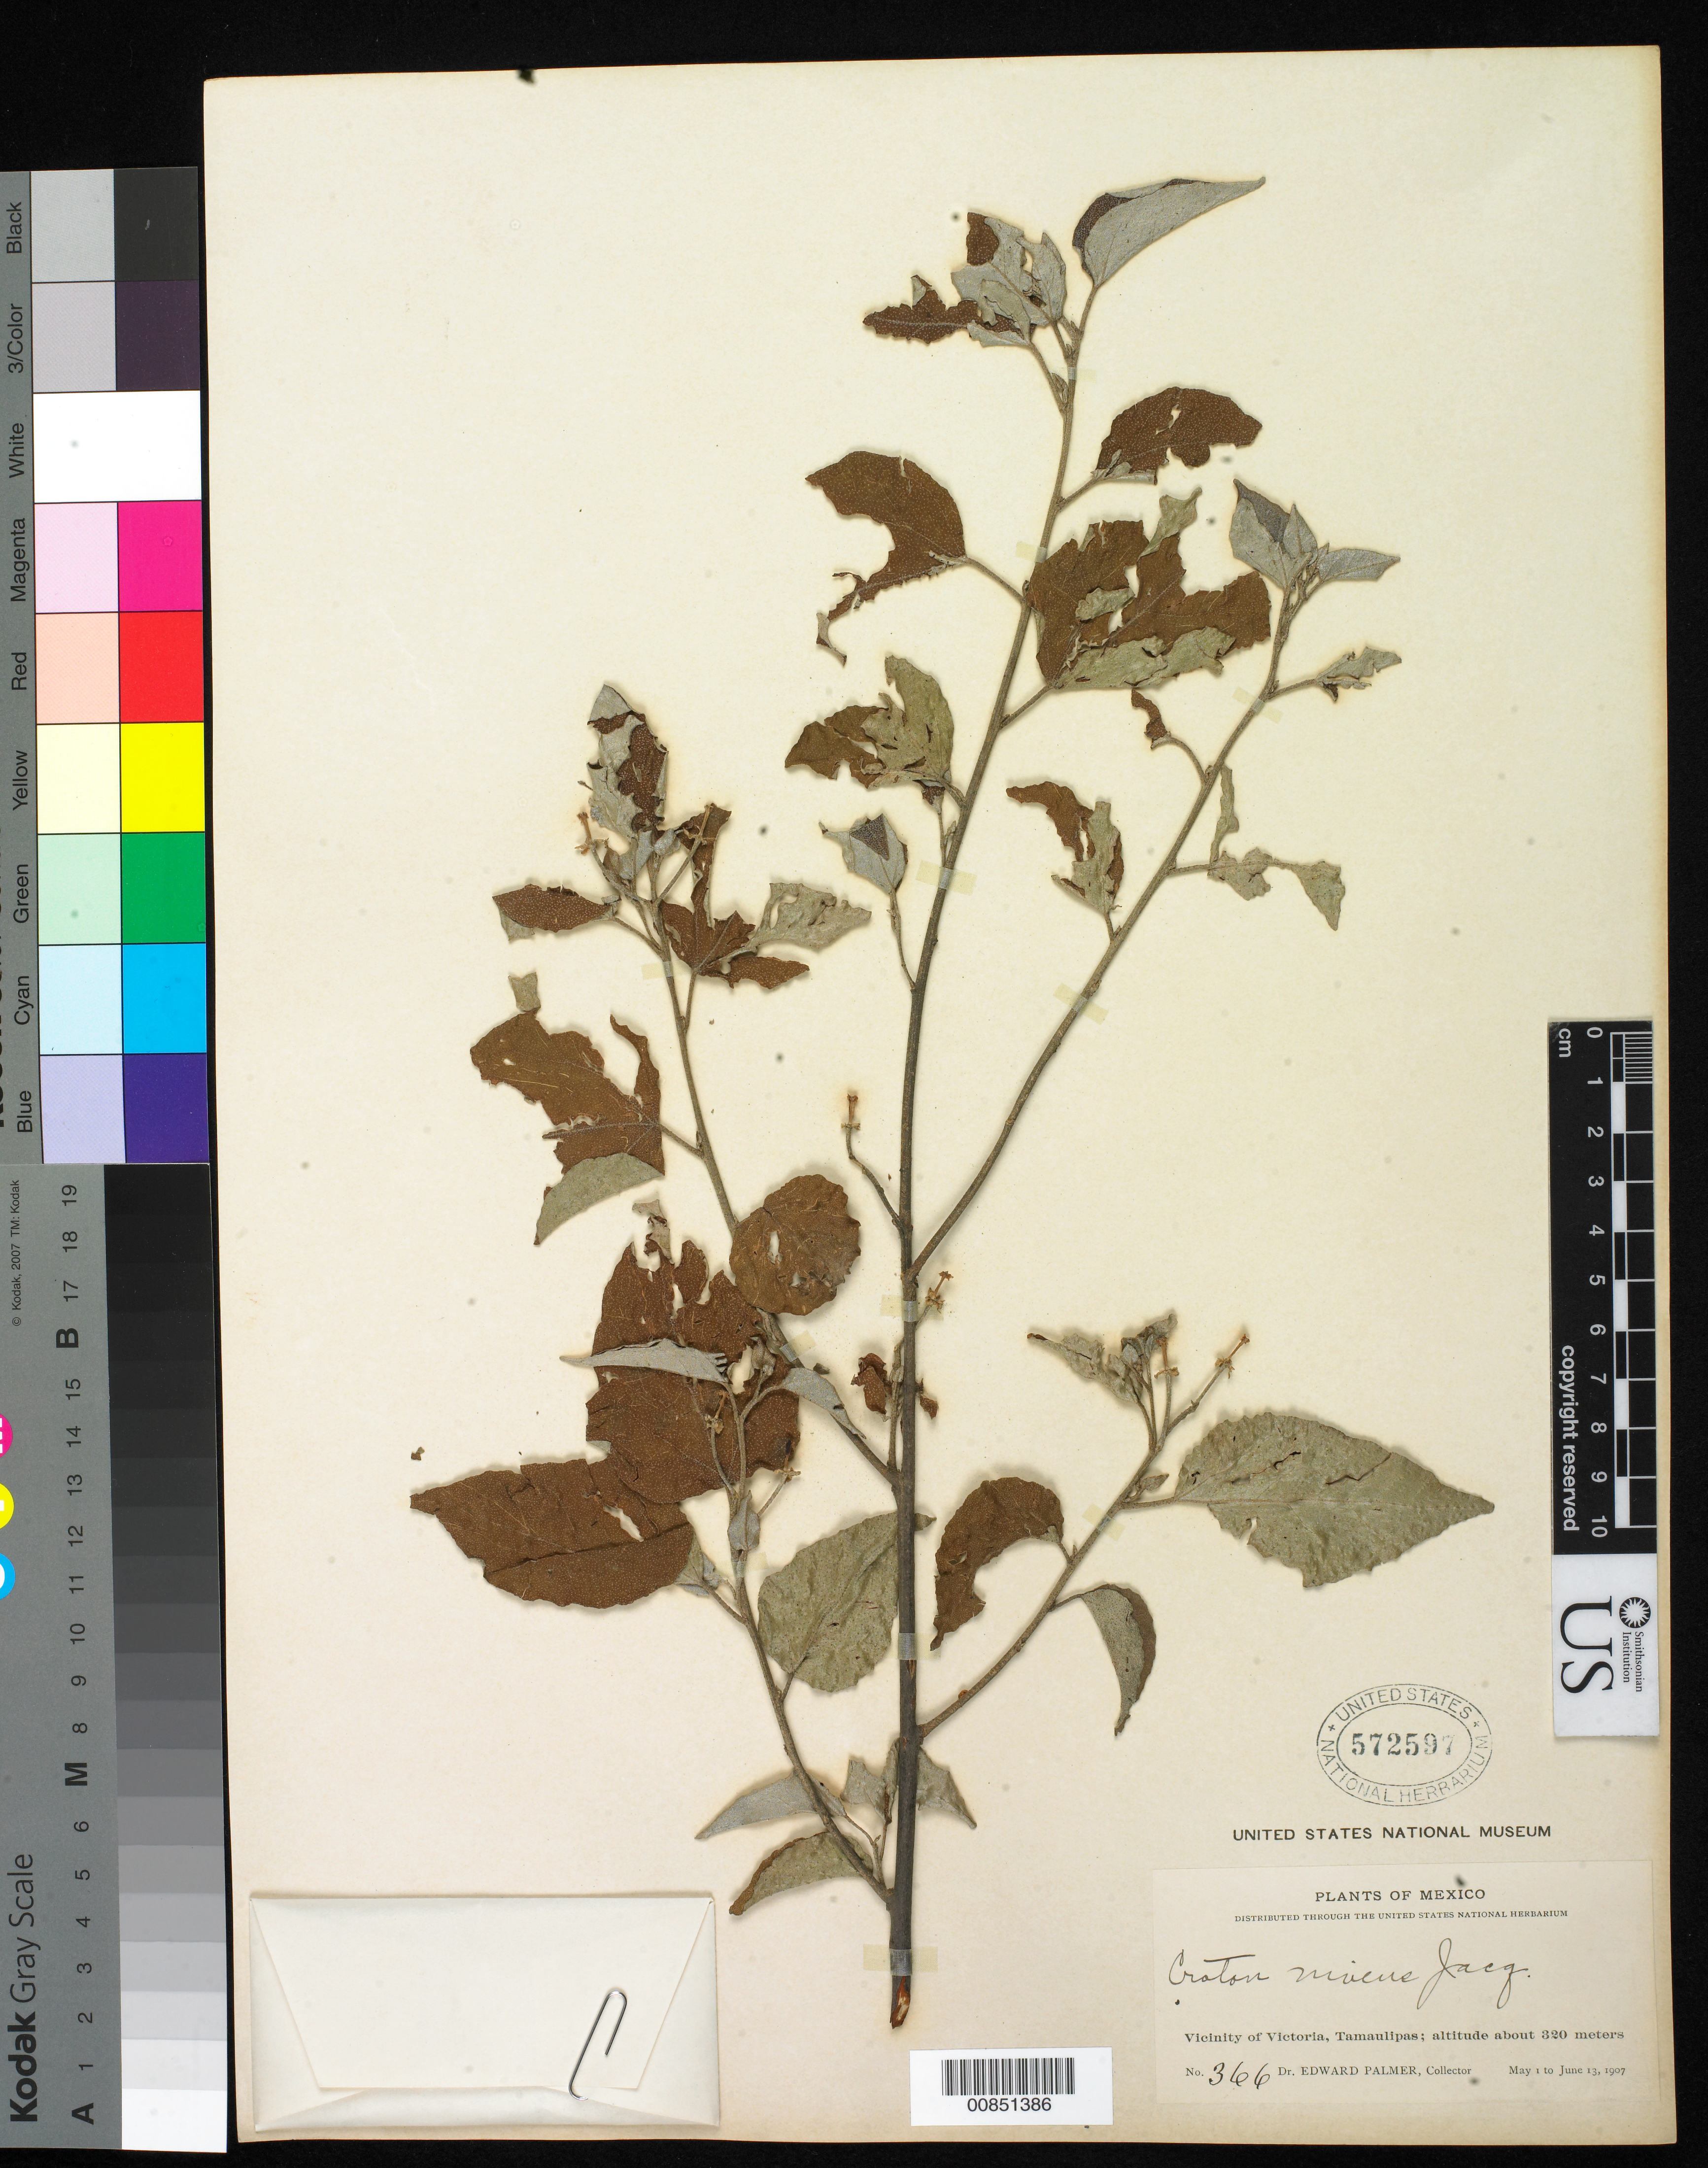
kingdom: Plantae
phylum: Tracheophyta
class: Magnoliopsida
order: Malpighiales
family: Euphorbiaceae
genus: Croton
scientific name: Croton niveus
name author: Jacq.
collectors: E. Palmer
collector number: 366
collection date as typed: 01 May 1907 to 13 Jun 1907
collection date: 1907-05-01/1907-06-13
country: Mexico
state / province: Tamaulipas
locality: Vicinity of Victoria.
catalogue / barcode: US 572597